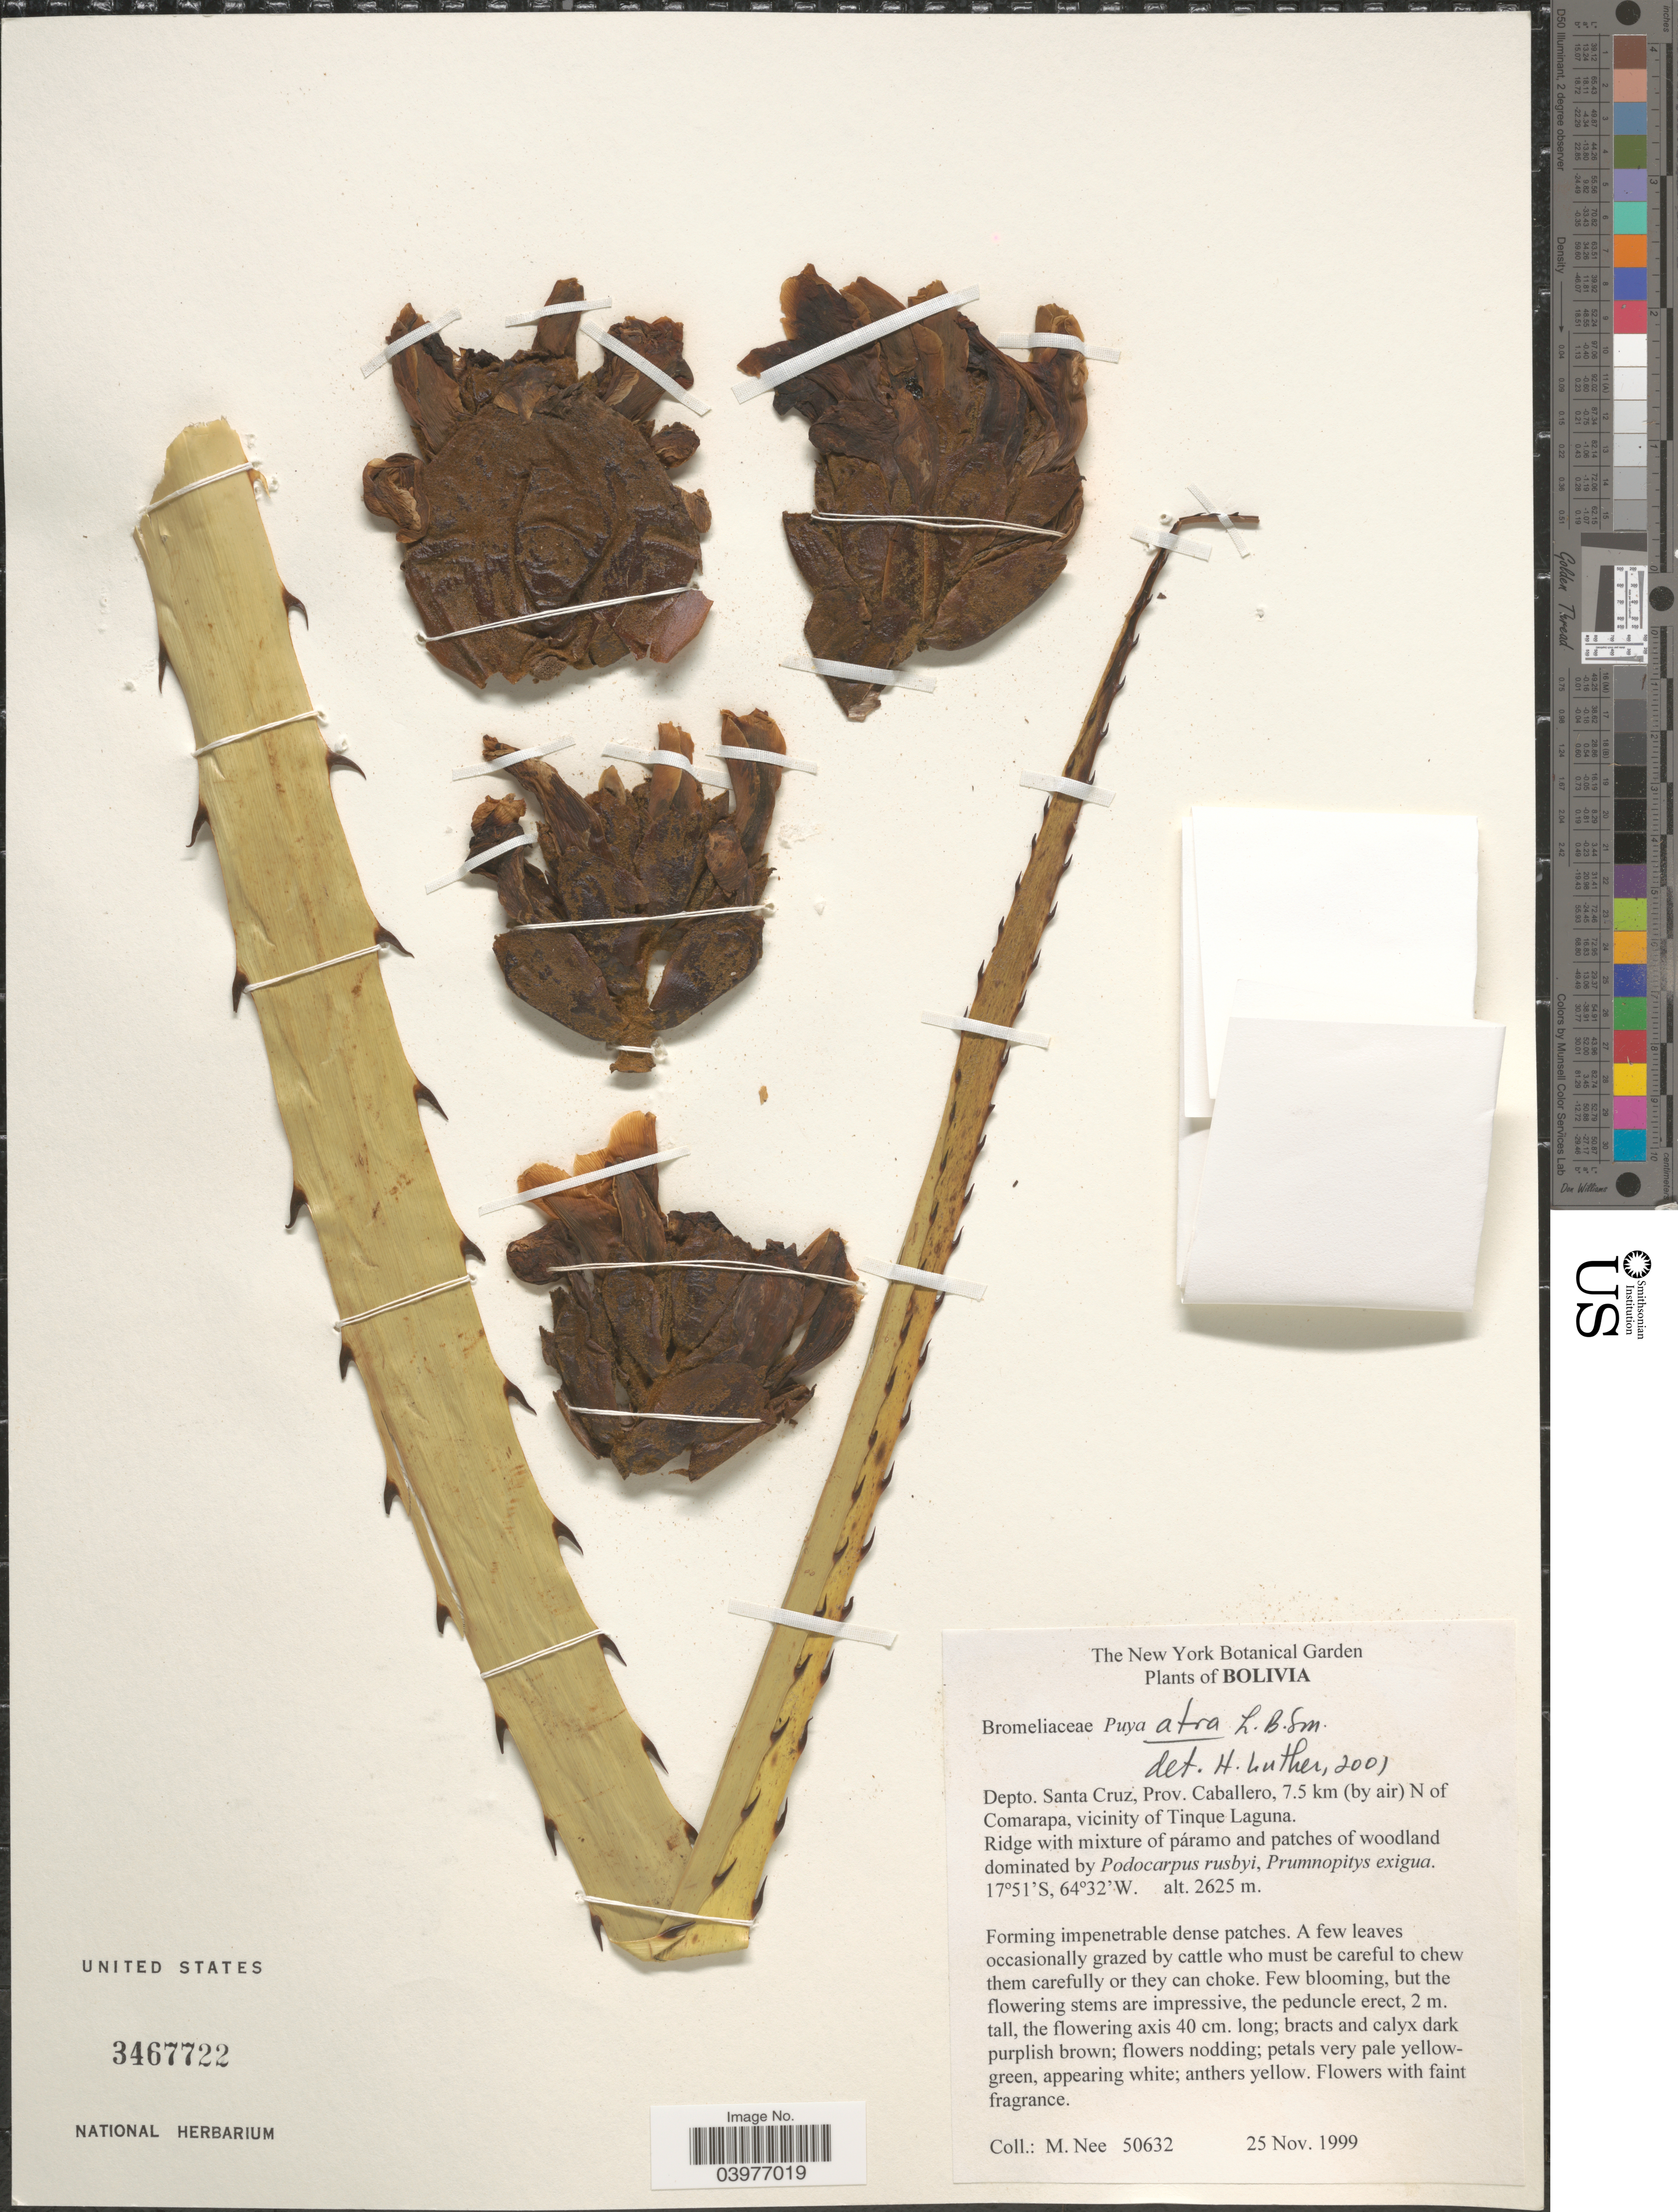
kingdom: Plantae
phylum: Tracheophyta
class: Liliopsida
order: Poales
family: Bromeliaceae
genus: Puya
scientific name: Puya atra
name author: L.B. Sm.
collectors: M. Nee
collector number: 50632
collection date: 1999-11-25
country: Bolivia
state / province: Santa Cruz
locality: Depto. Santa Cruz, Prov. Caballero, 7.5 km (by air) N of Comarapa, vicinity of Tinque Laguna.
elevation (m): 2625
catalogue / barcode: US 3467722